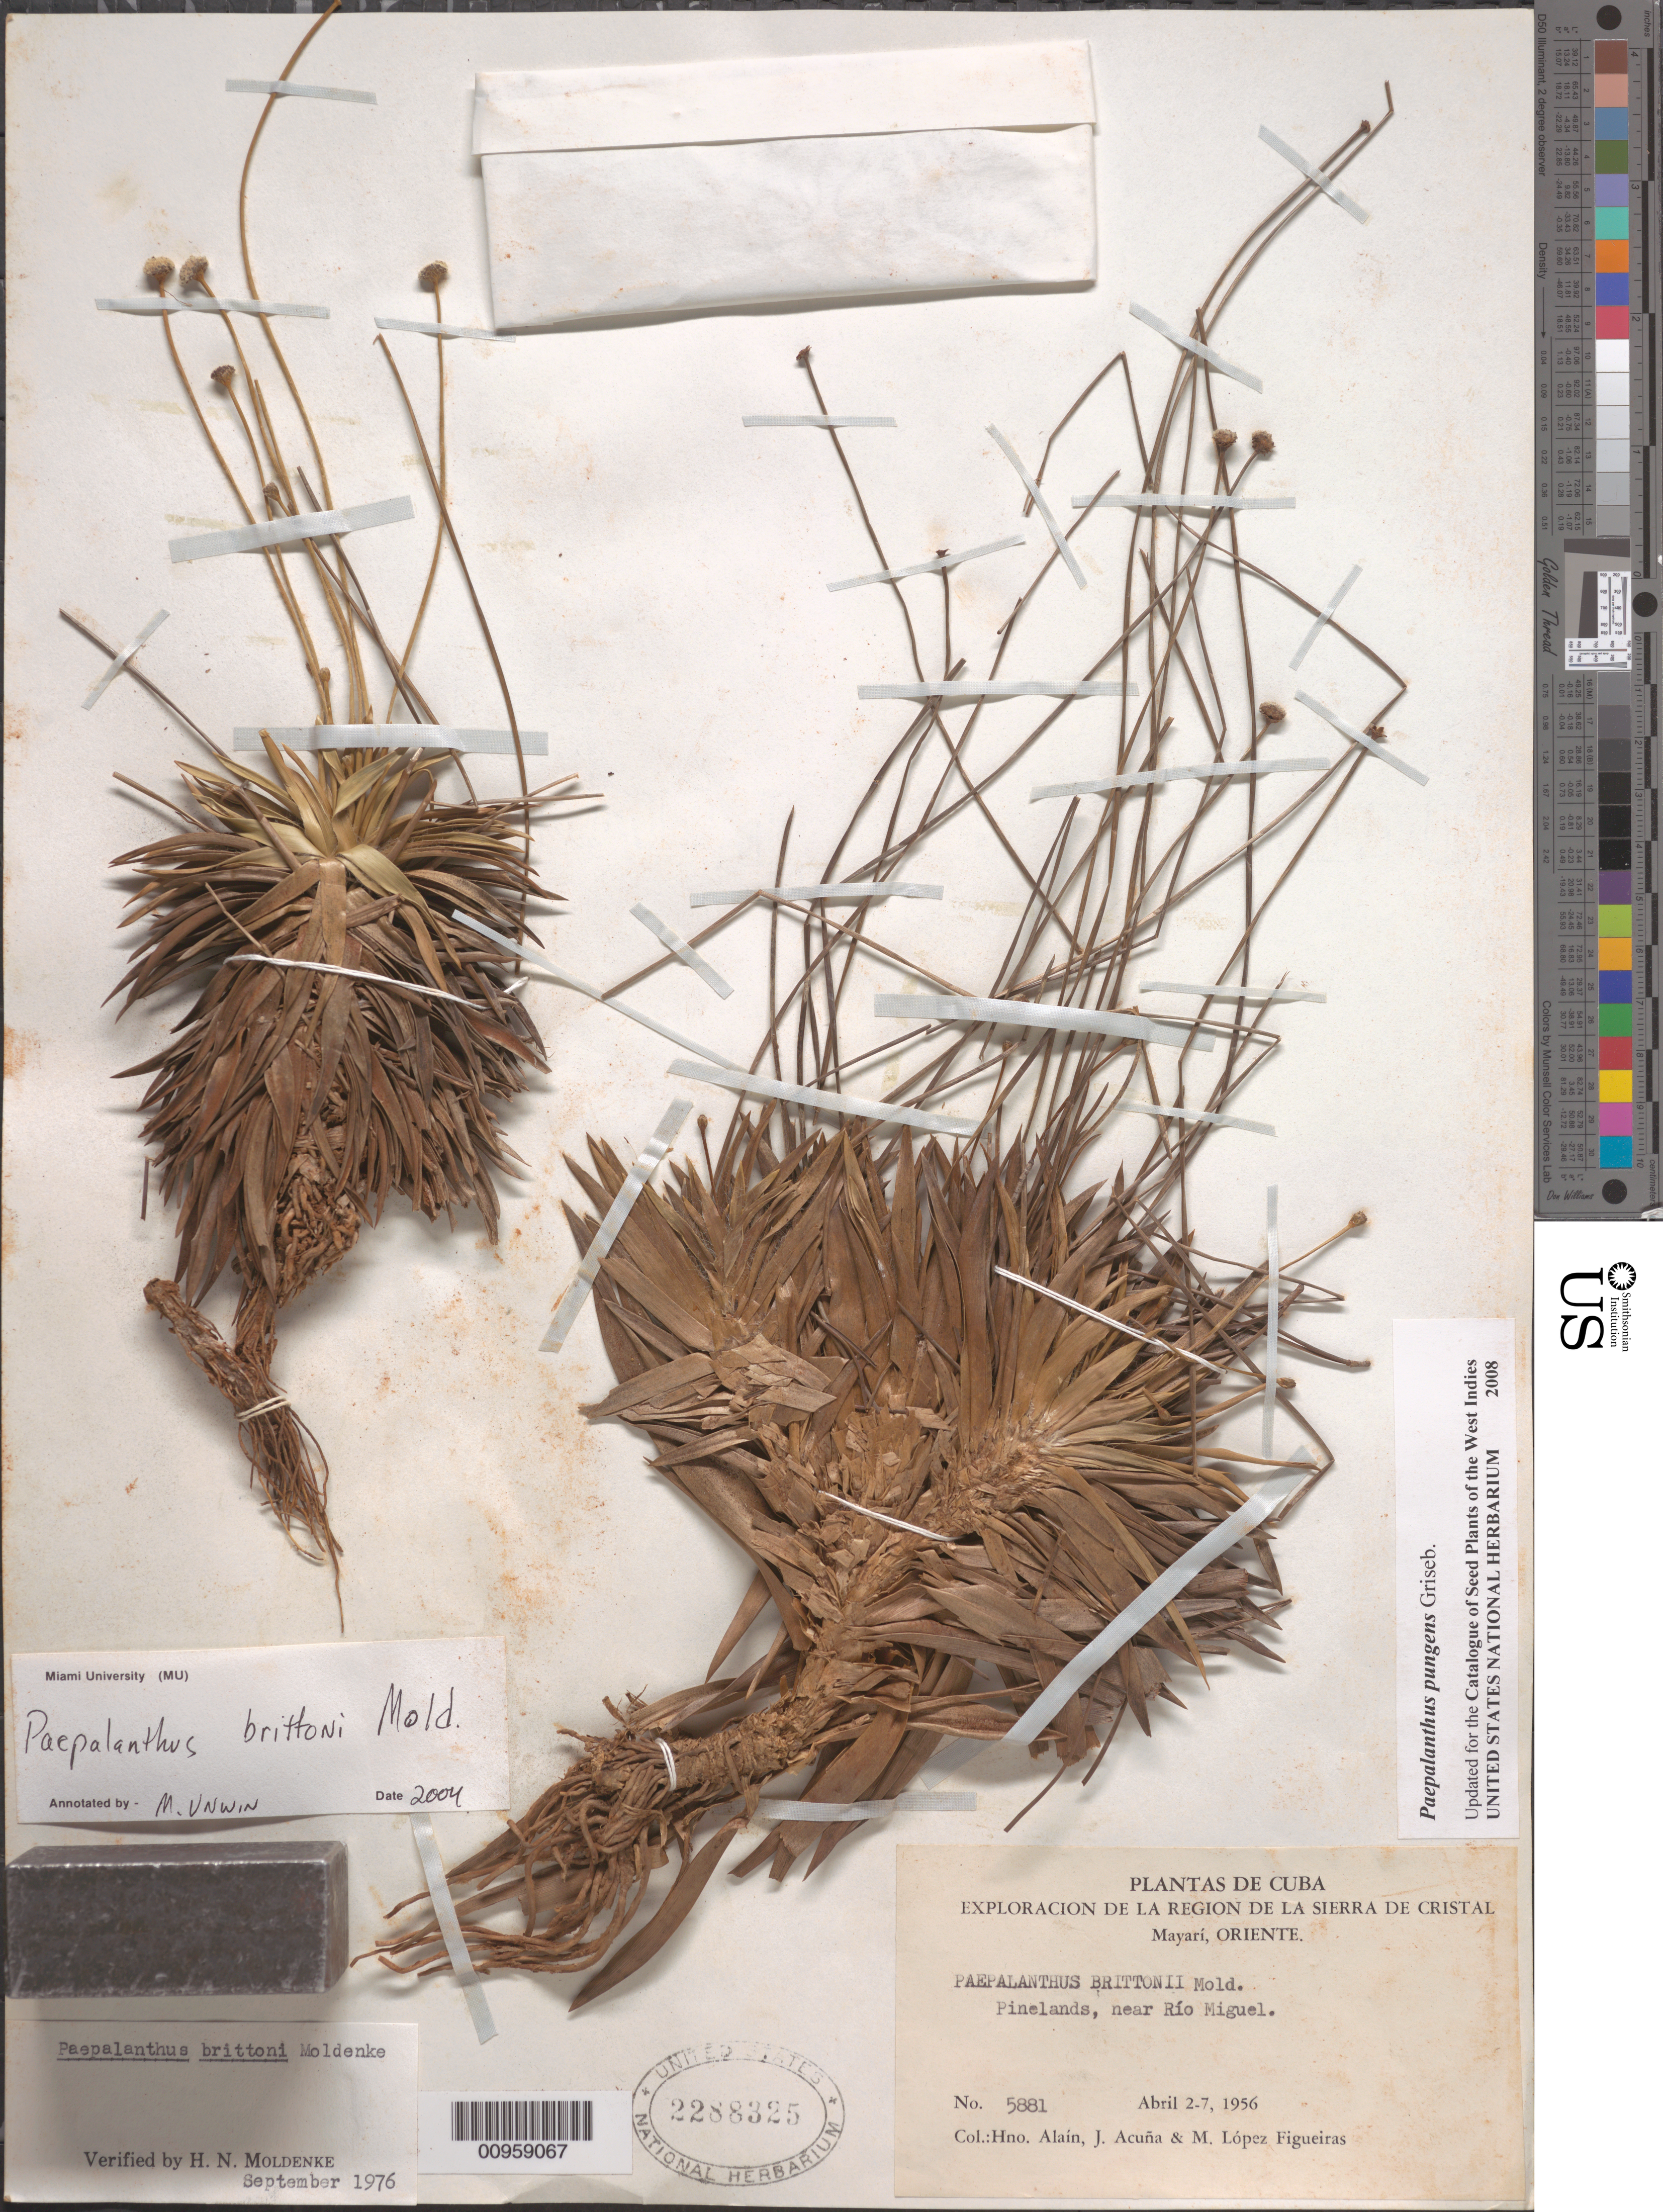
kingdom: Plantae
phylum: Tracheophyta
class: Liliopsida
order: Poales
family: Eriocaulaceae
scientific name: Nisius pungens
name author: (Griseb.) Andrino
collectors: A. H. Liogier, J. Acuña & M. López Figueiras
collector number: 5881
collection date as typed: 02 Apr 1956 to 07 Apr 1956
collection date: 1956-04-02/1956-04-07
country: Cuba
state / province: Oriente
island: Cuba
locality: Mayarí, near Río Miguel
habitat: Pinelands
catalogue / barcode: US 2288325